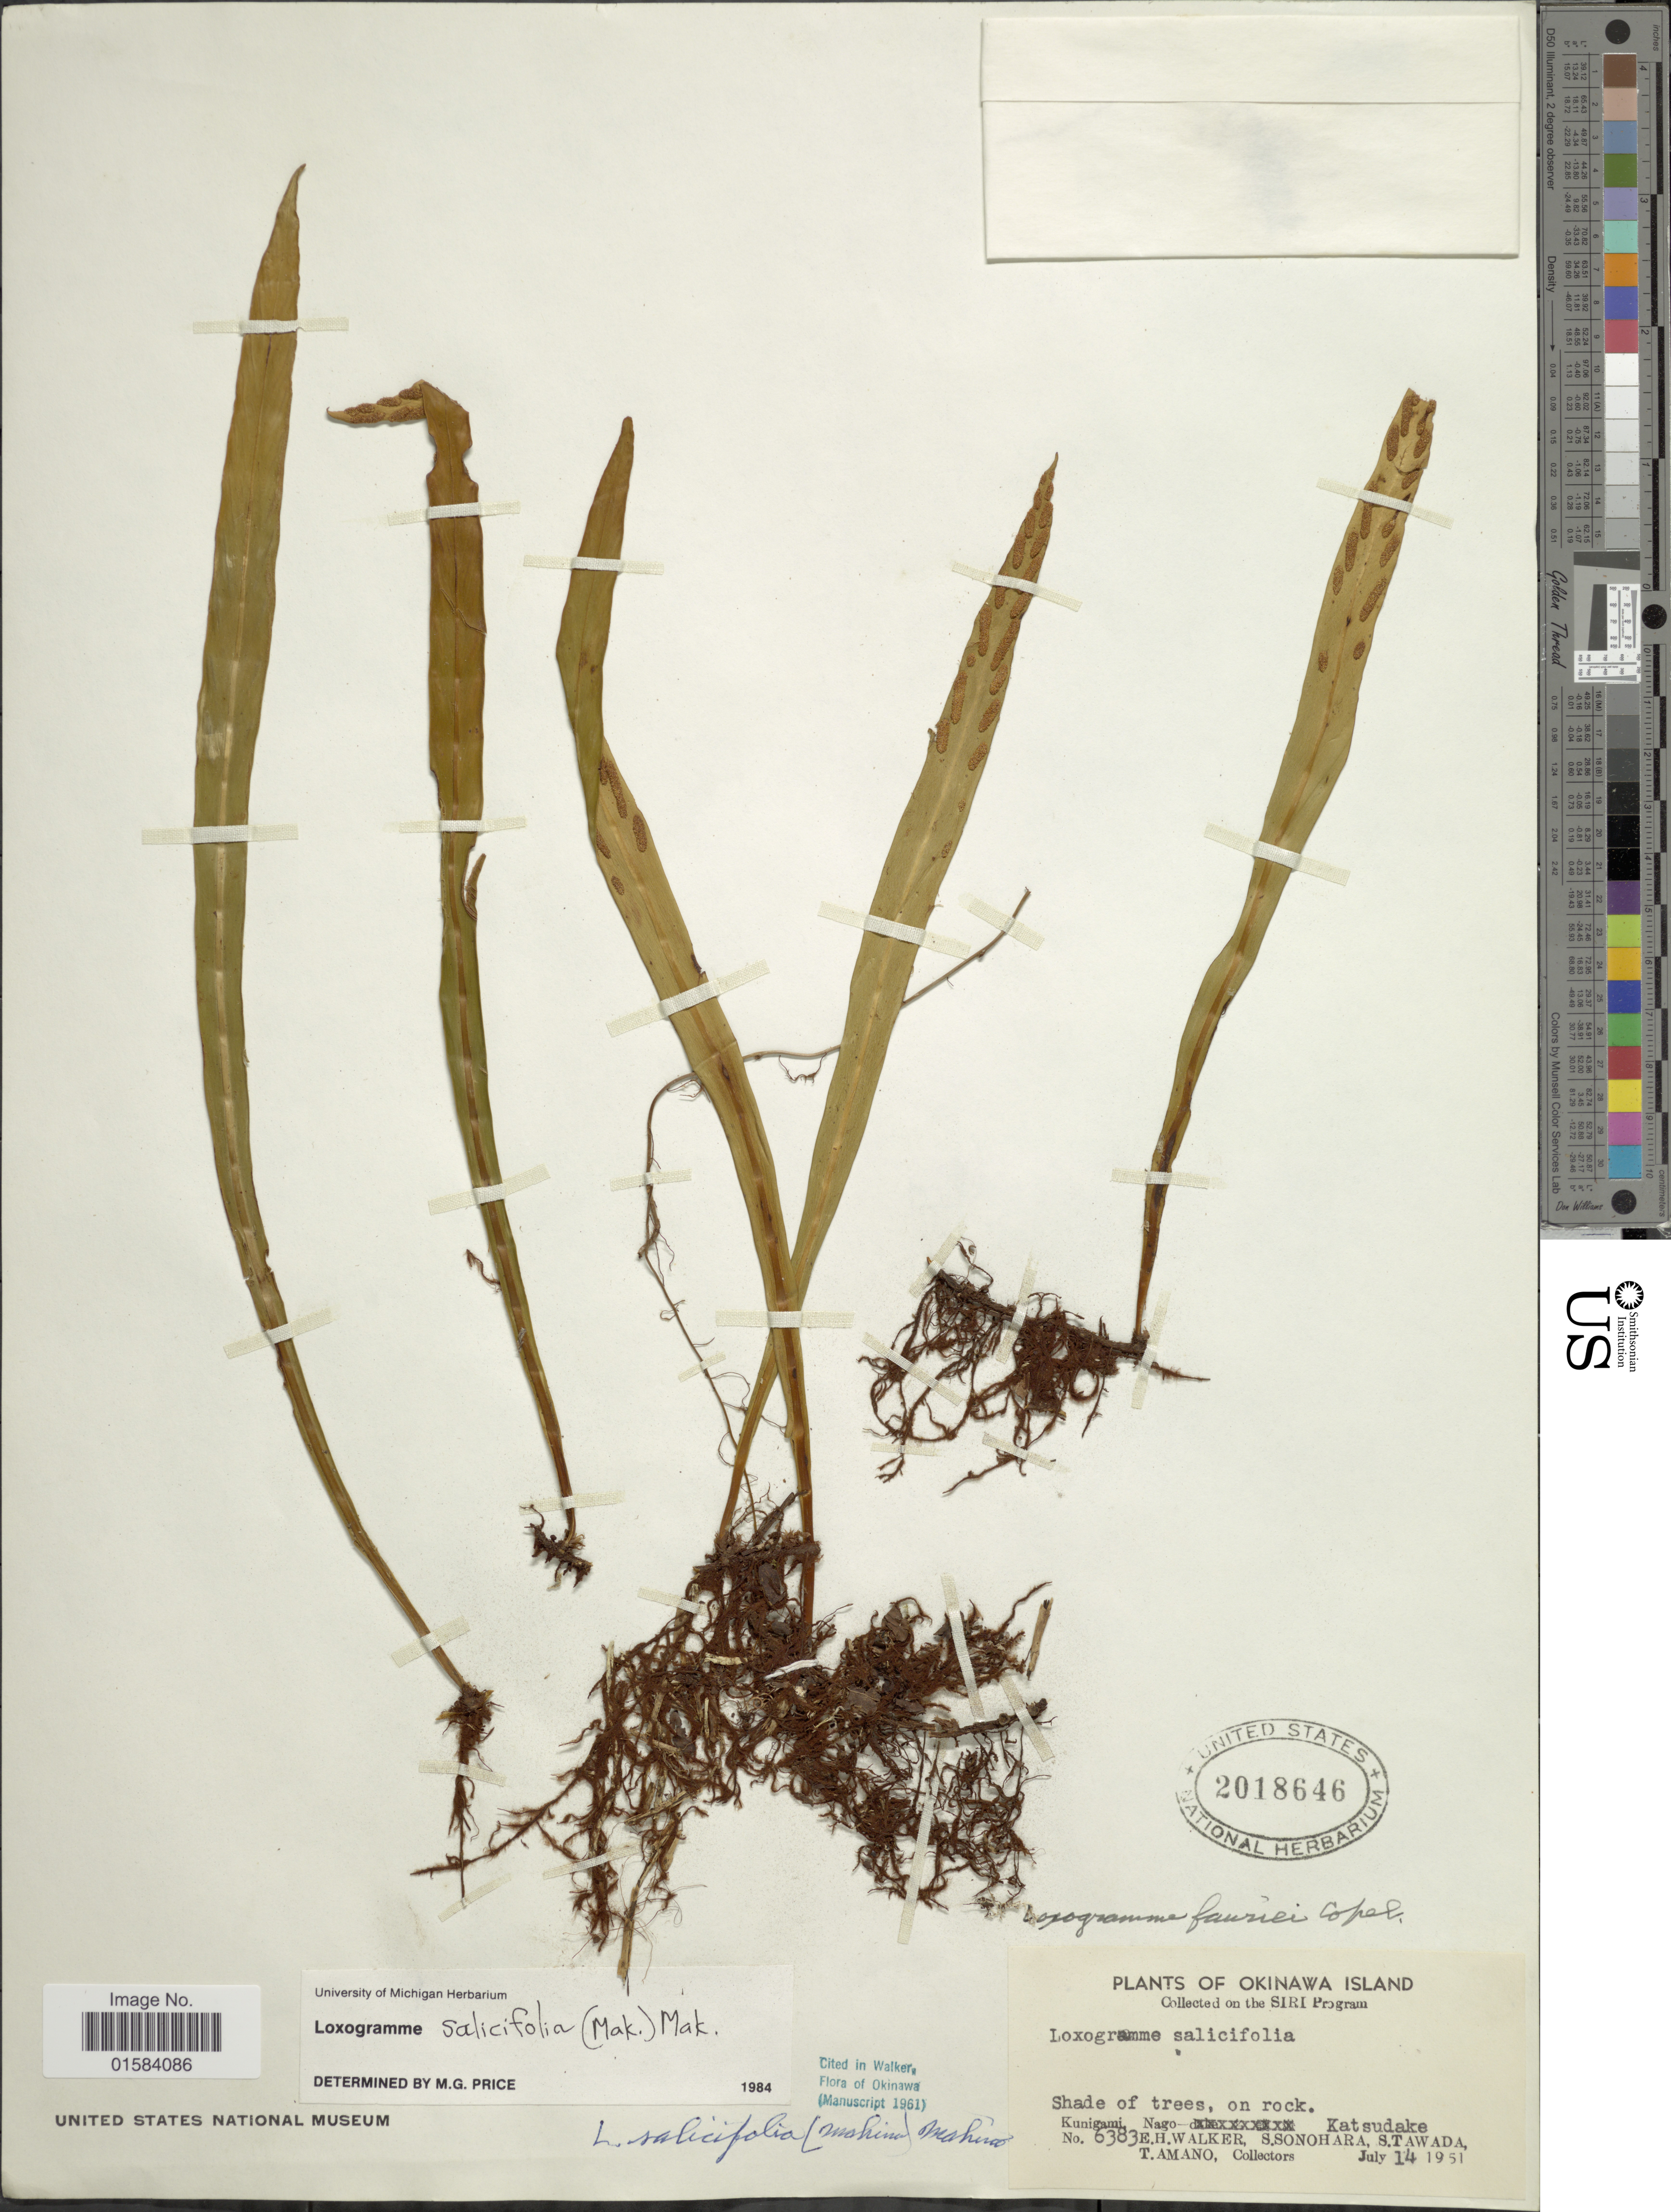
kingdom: Plantae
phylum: Tracheophyta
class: Polypodiopsida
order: Polypodiales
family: Polypodiaceae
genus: Loxogramme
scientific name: Loxogramme salicifolia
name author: (Makino) Makino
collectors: E. H. Walker, S. Sonohara, S. Tawada & T. Amano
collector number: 6383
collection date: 1951-07-14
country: Japan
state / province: Okinawa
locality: Okinawa Island, Kunigami, Nago, Latsudake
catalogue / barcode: US 2018646